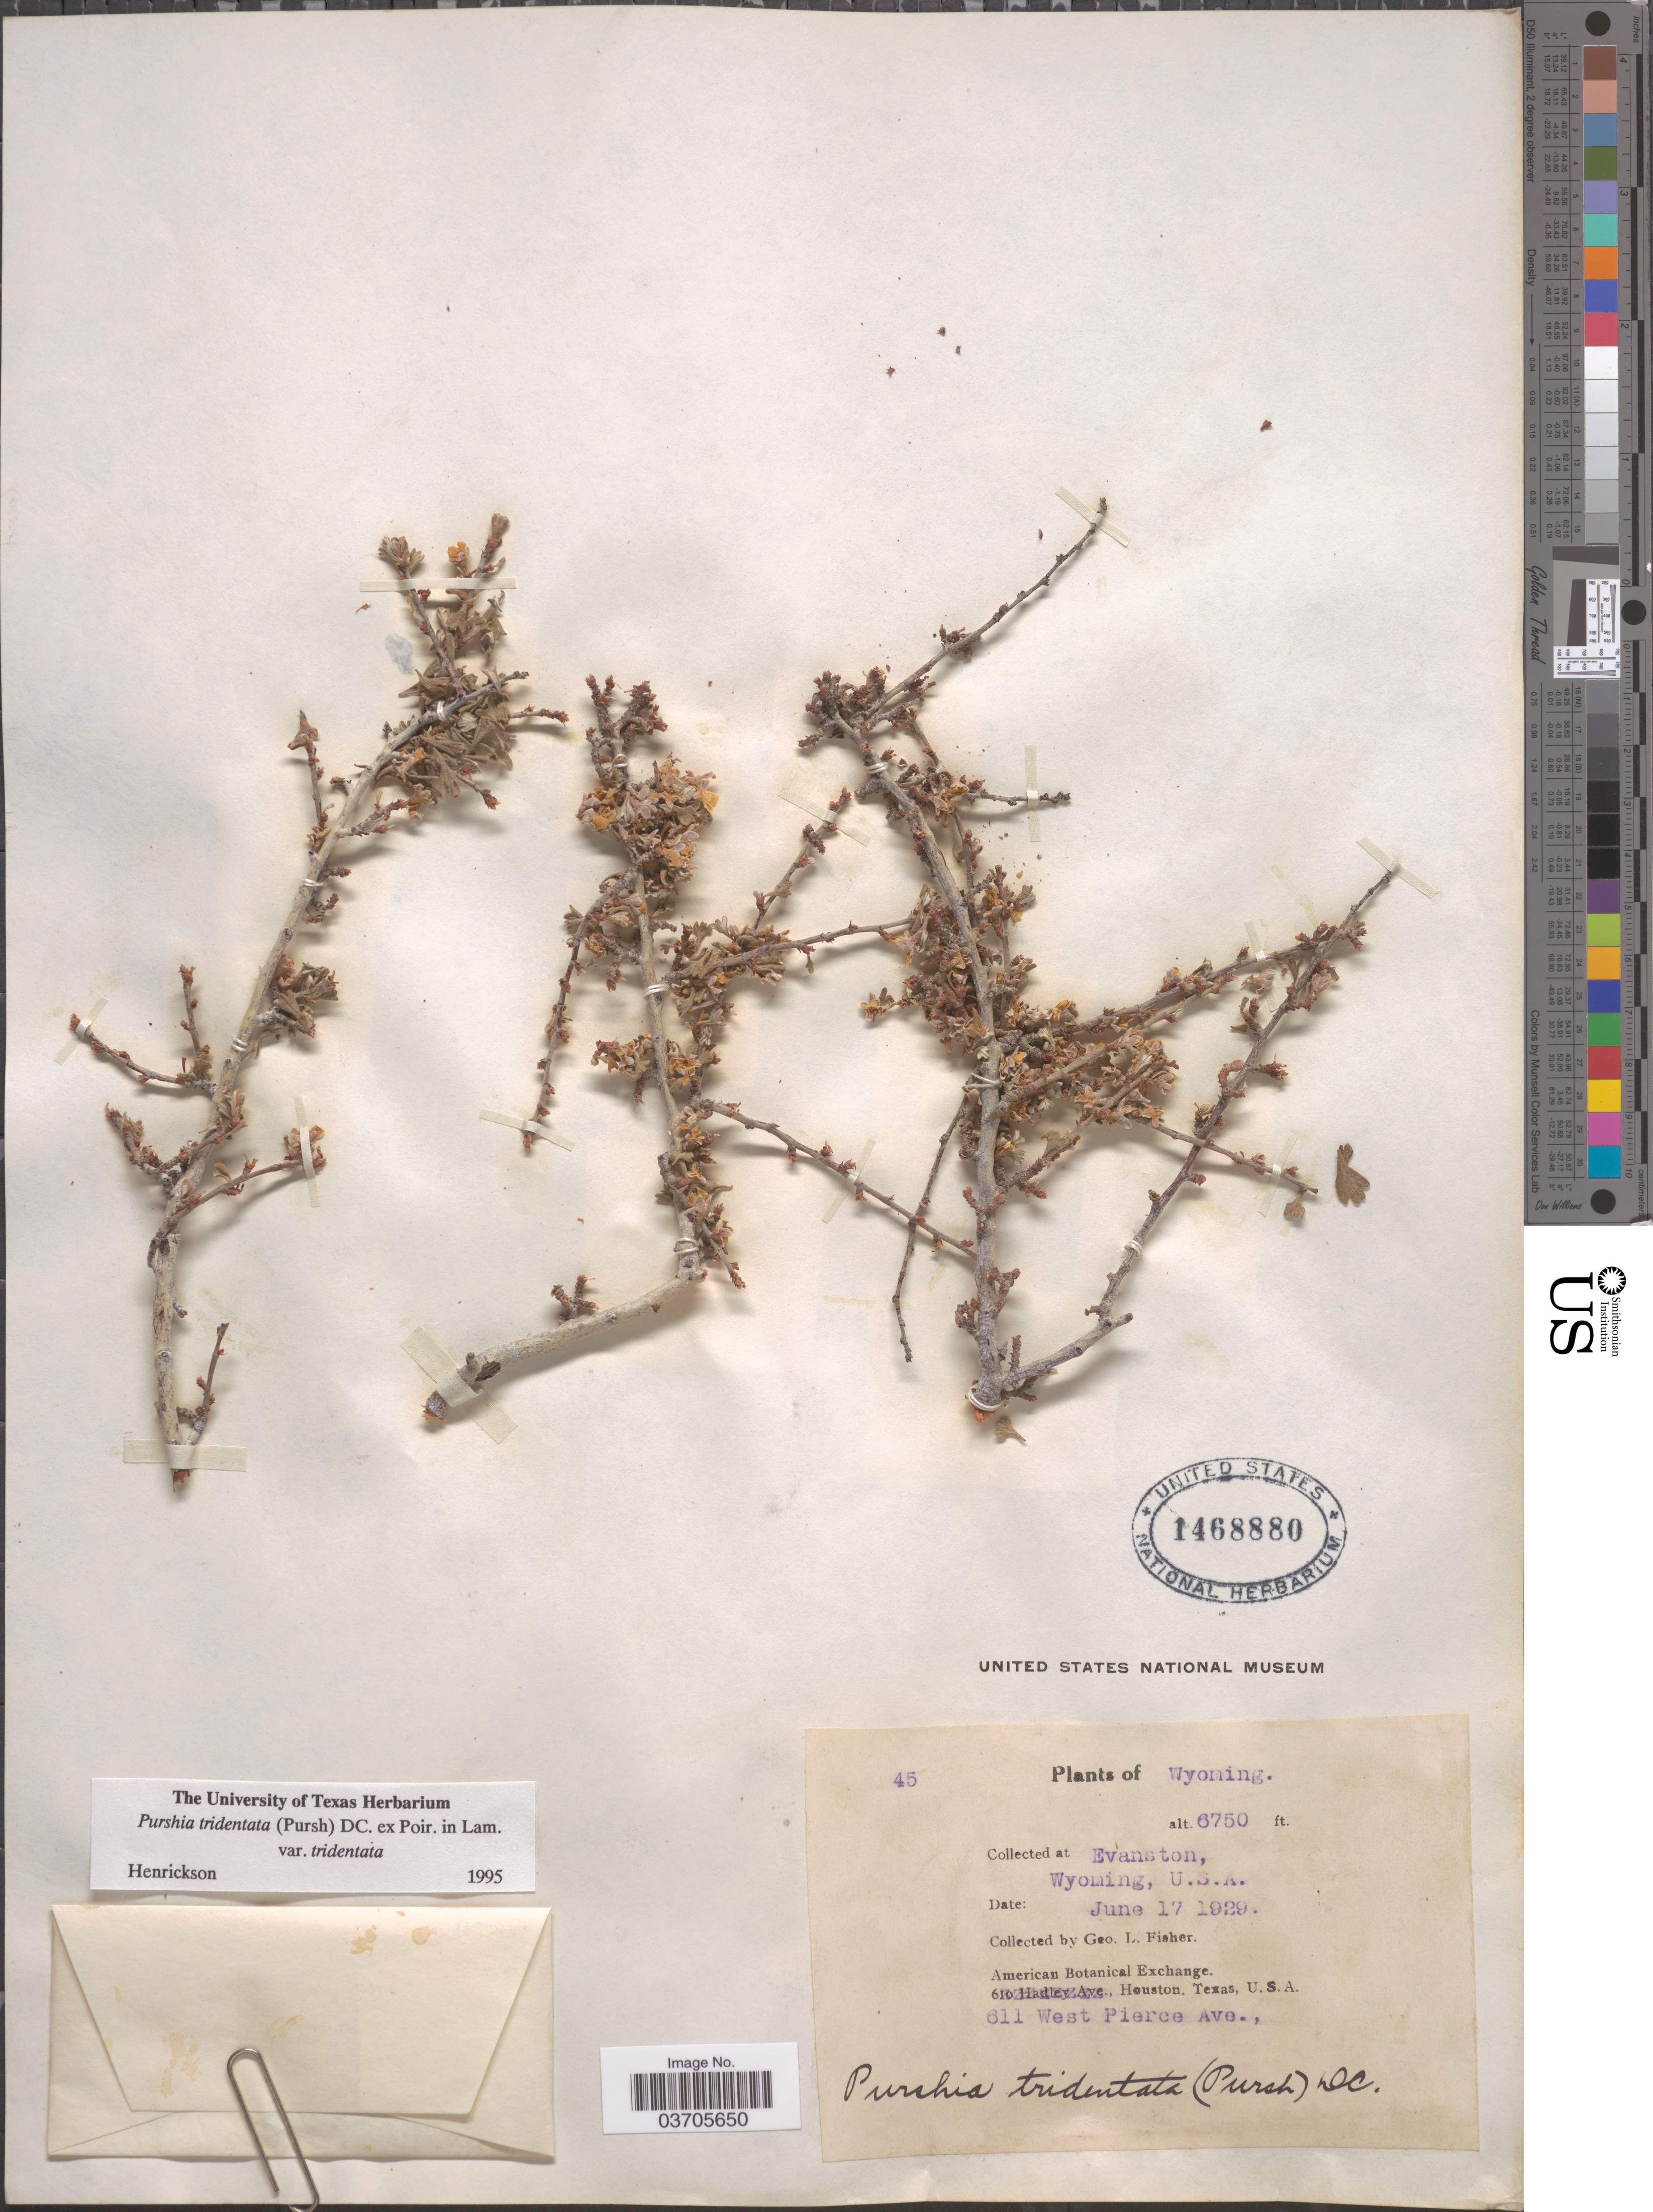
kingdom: Plantae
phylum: Tracheophyta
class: Magnoliopsida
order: Rosales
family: Rosaceae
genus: Purshia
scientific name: Purshia tridentata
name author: (Pursh) DC.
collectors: G. L. Fisher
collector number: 45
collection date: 1929-06-17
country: United States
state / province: Wyoming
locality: Evanston.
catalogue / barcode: US 1468880